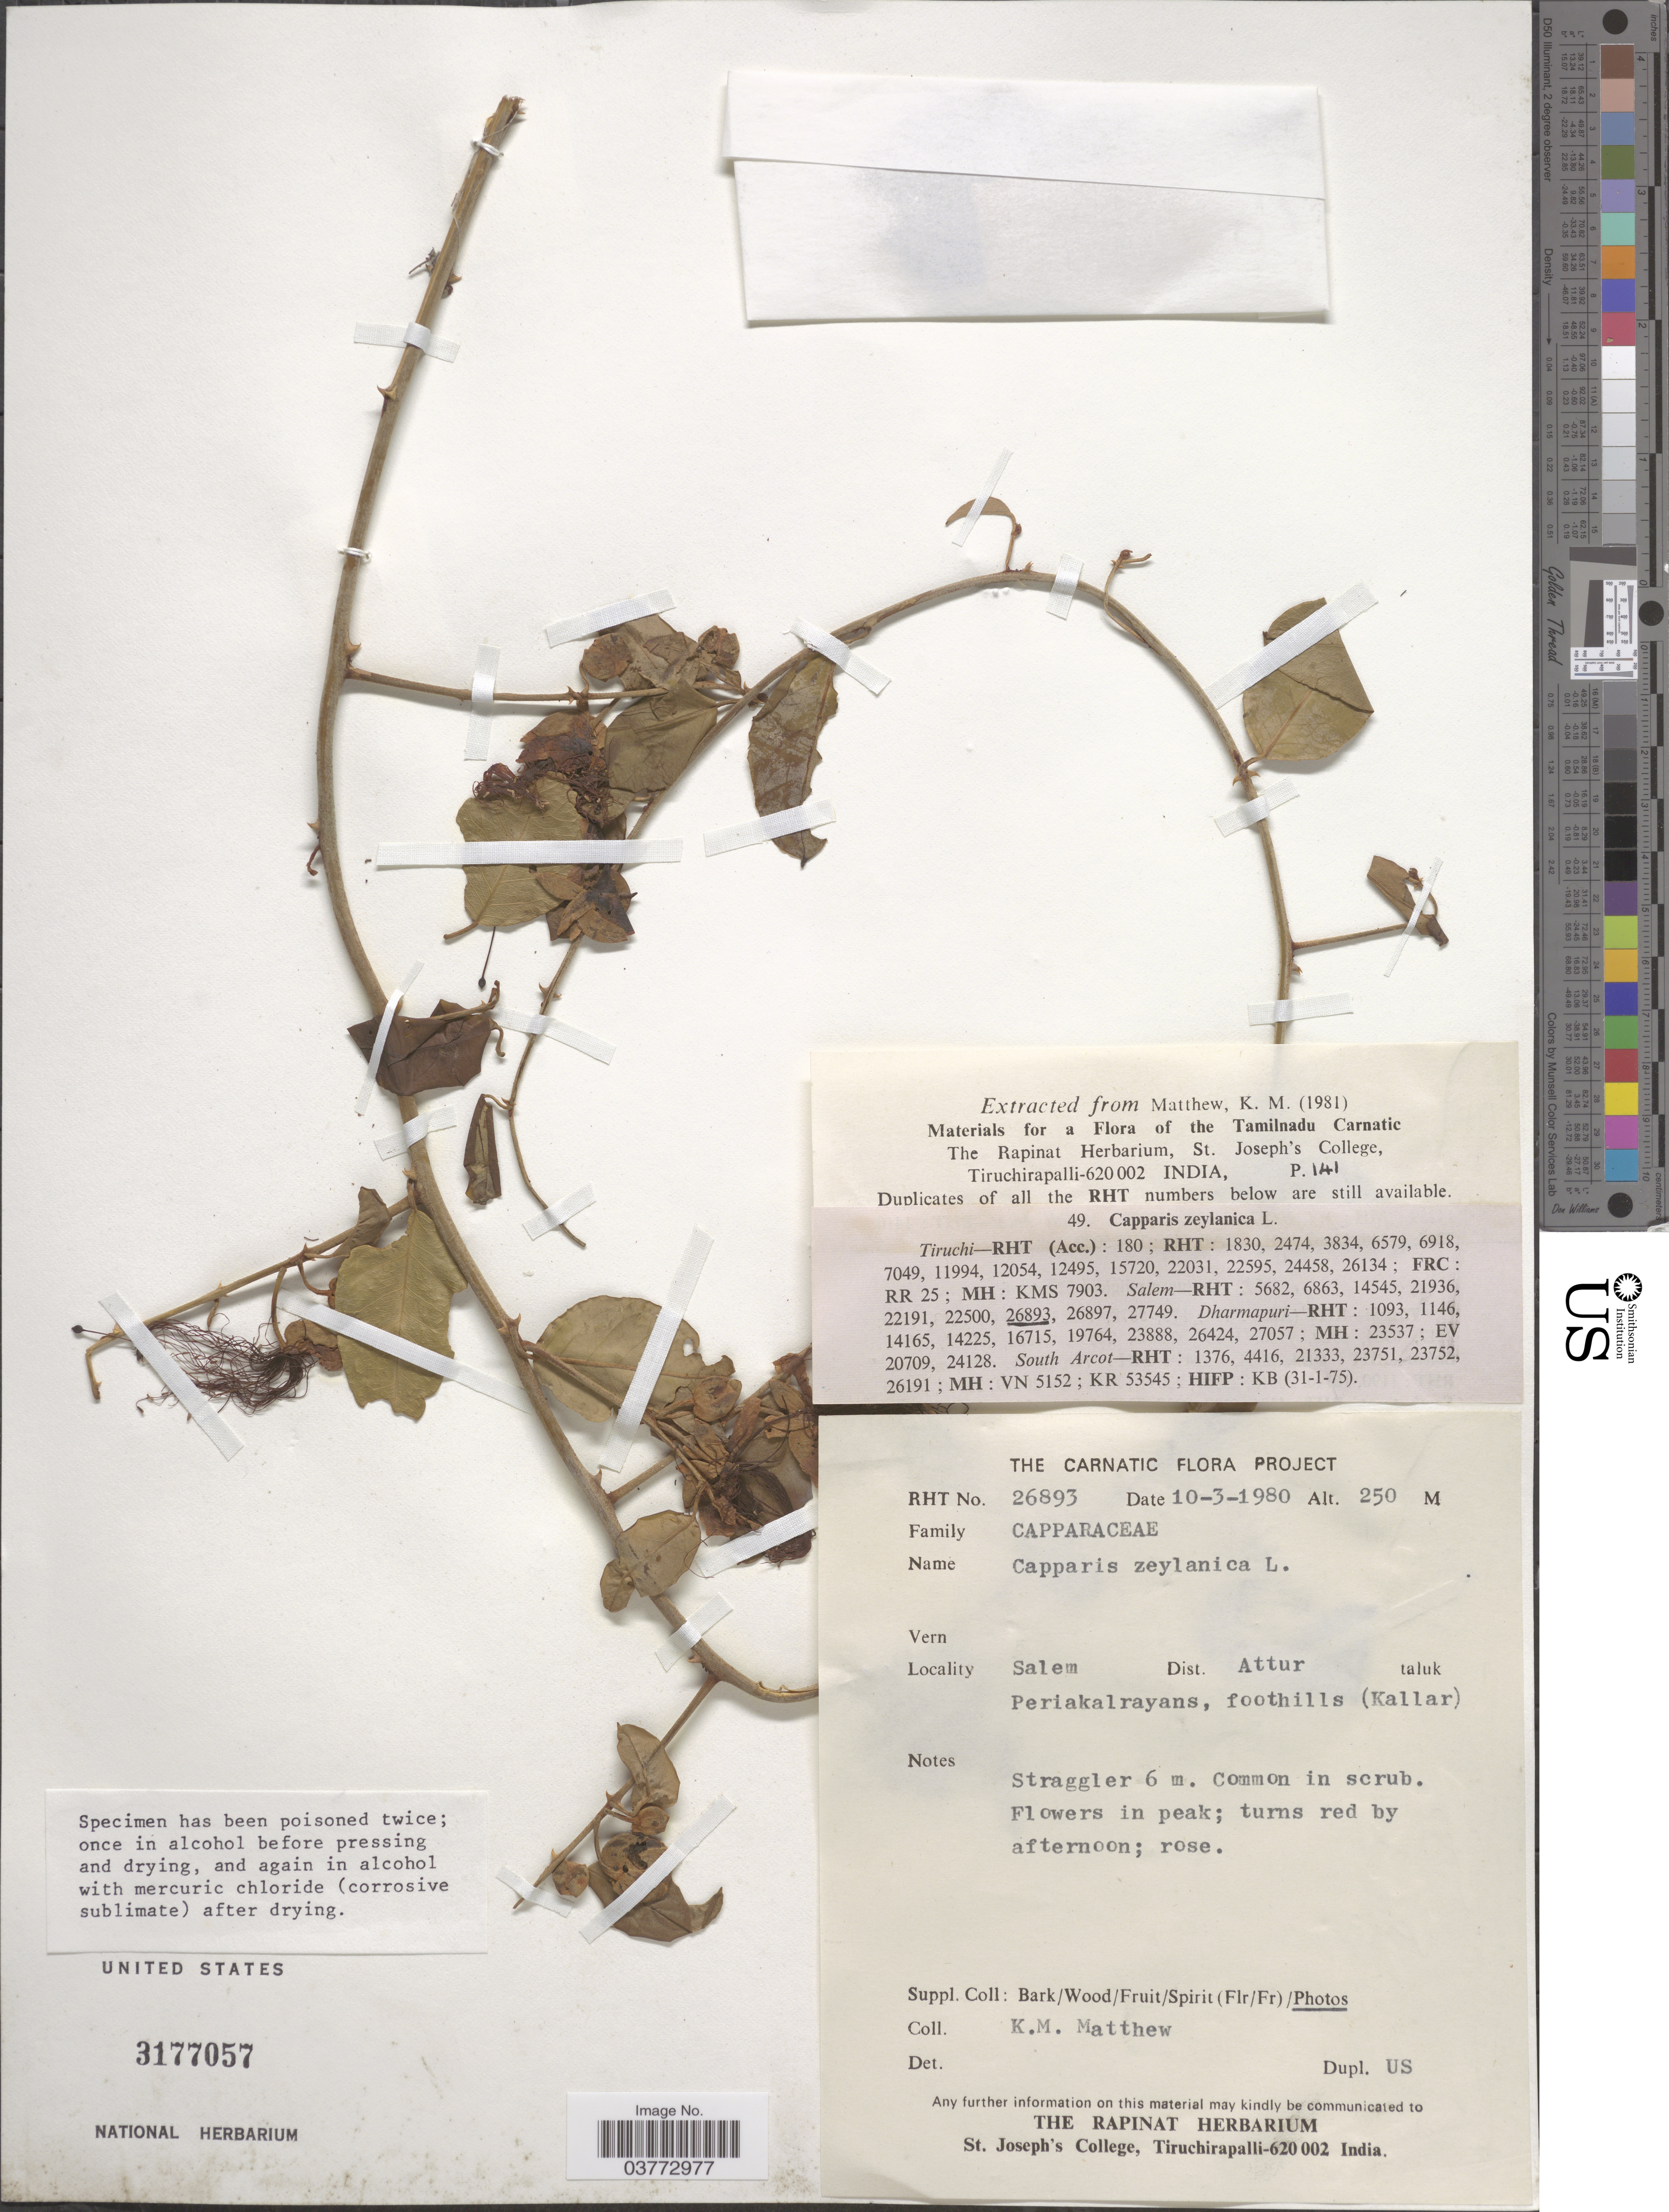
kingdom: Plantae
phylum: Tracheophyta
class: Magnoliopsida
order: Brassicales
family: Capparaceae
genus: Capparis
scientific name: Capparis zeylanica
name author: L.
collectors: K. M. Matthew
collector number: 26893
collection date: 1980-03-10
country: India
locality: Salem. Dist. Attur taluk. Periakalrayans, foothills (Kallar).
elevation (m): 250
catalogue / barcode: US 3177057